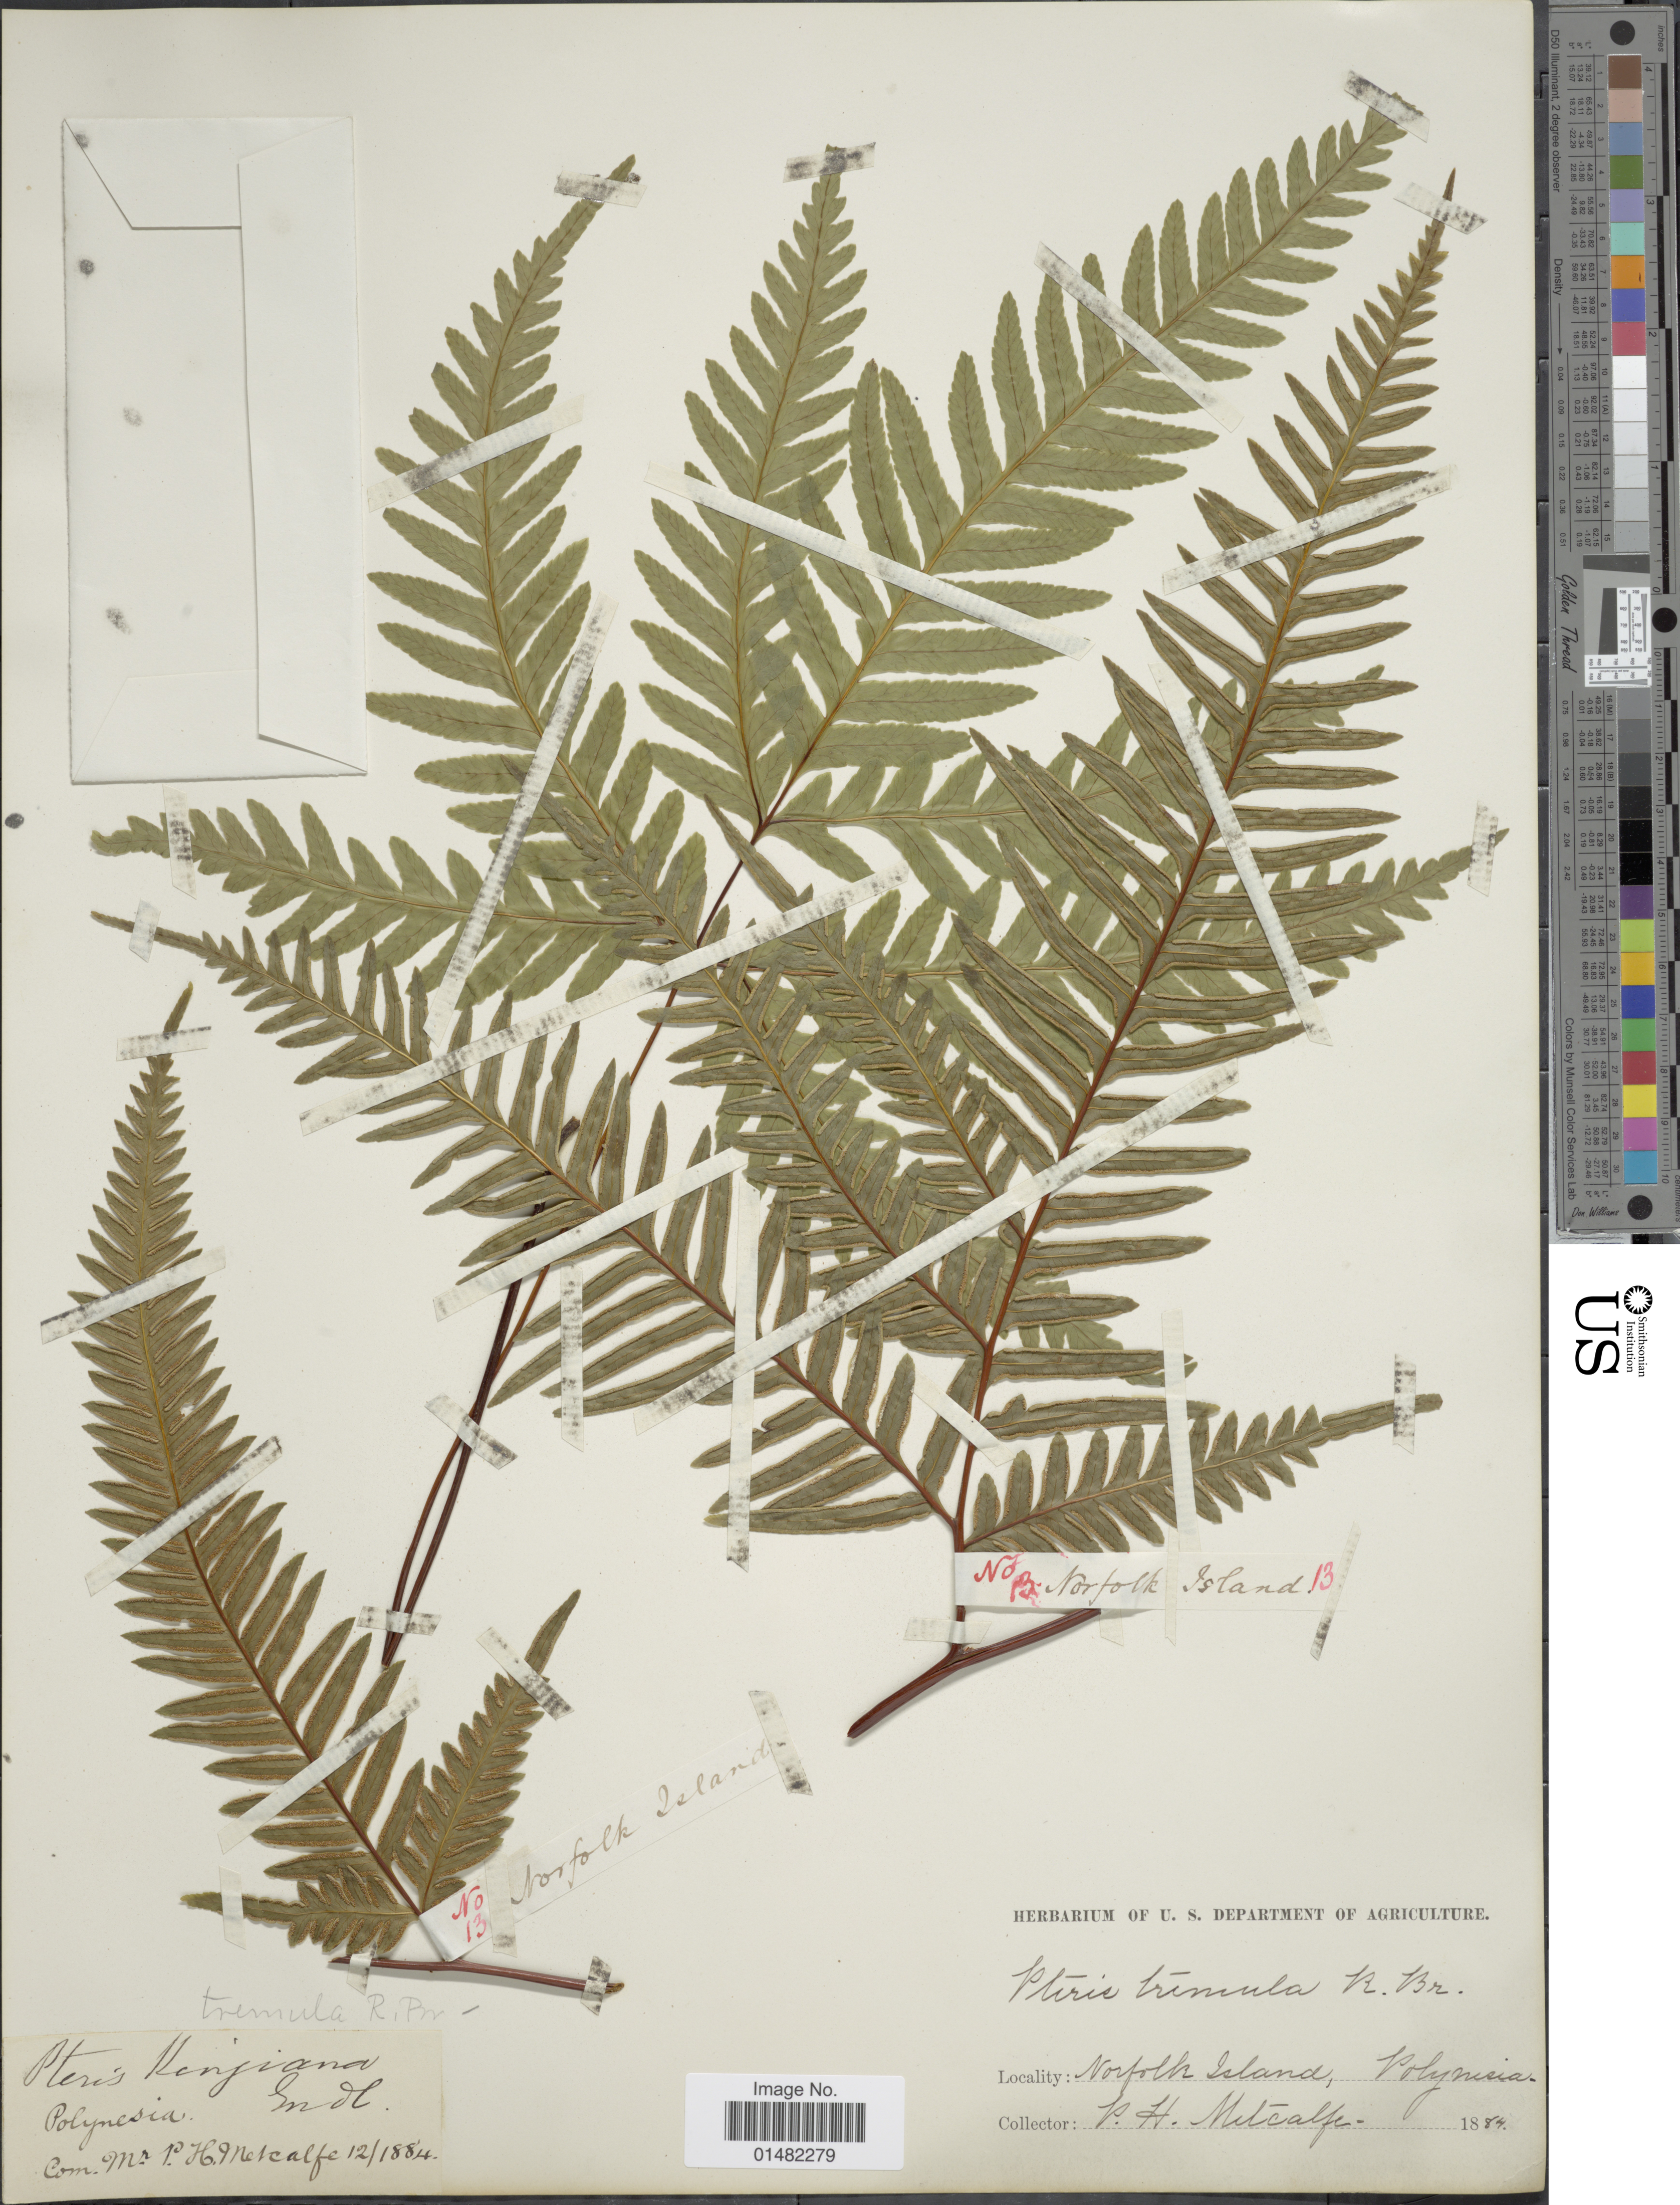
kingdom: Plantae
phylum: Tracheophyta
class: Polypodiopsida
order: Polypodiales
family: Pteridaceae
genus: Pteris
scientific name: Pteris kingiana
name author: Endl.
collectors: P. Metcalfe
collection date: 1884-12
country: Australia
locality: Polynesia, Norfolk Island